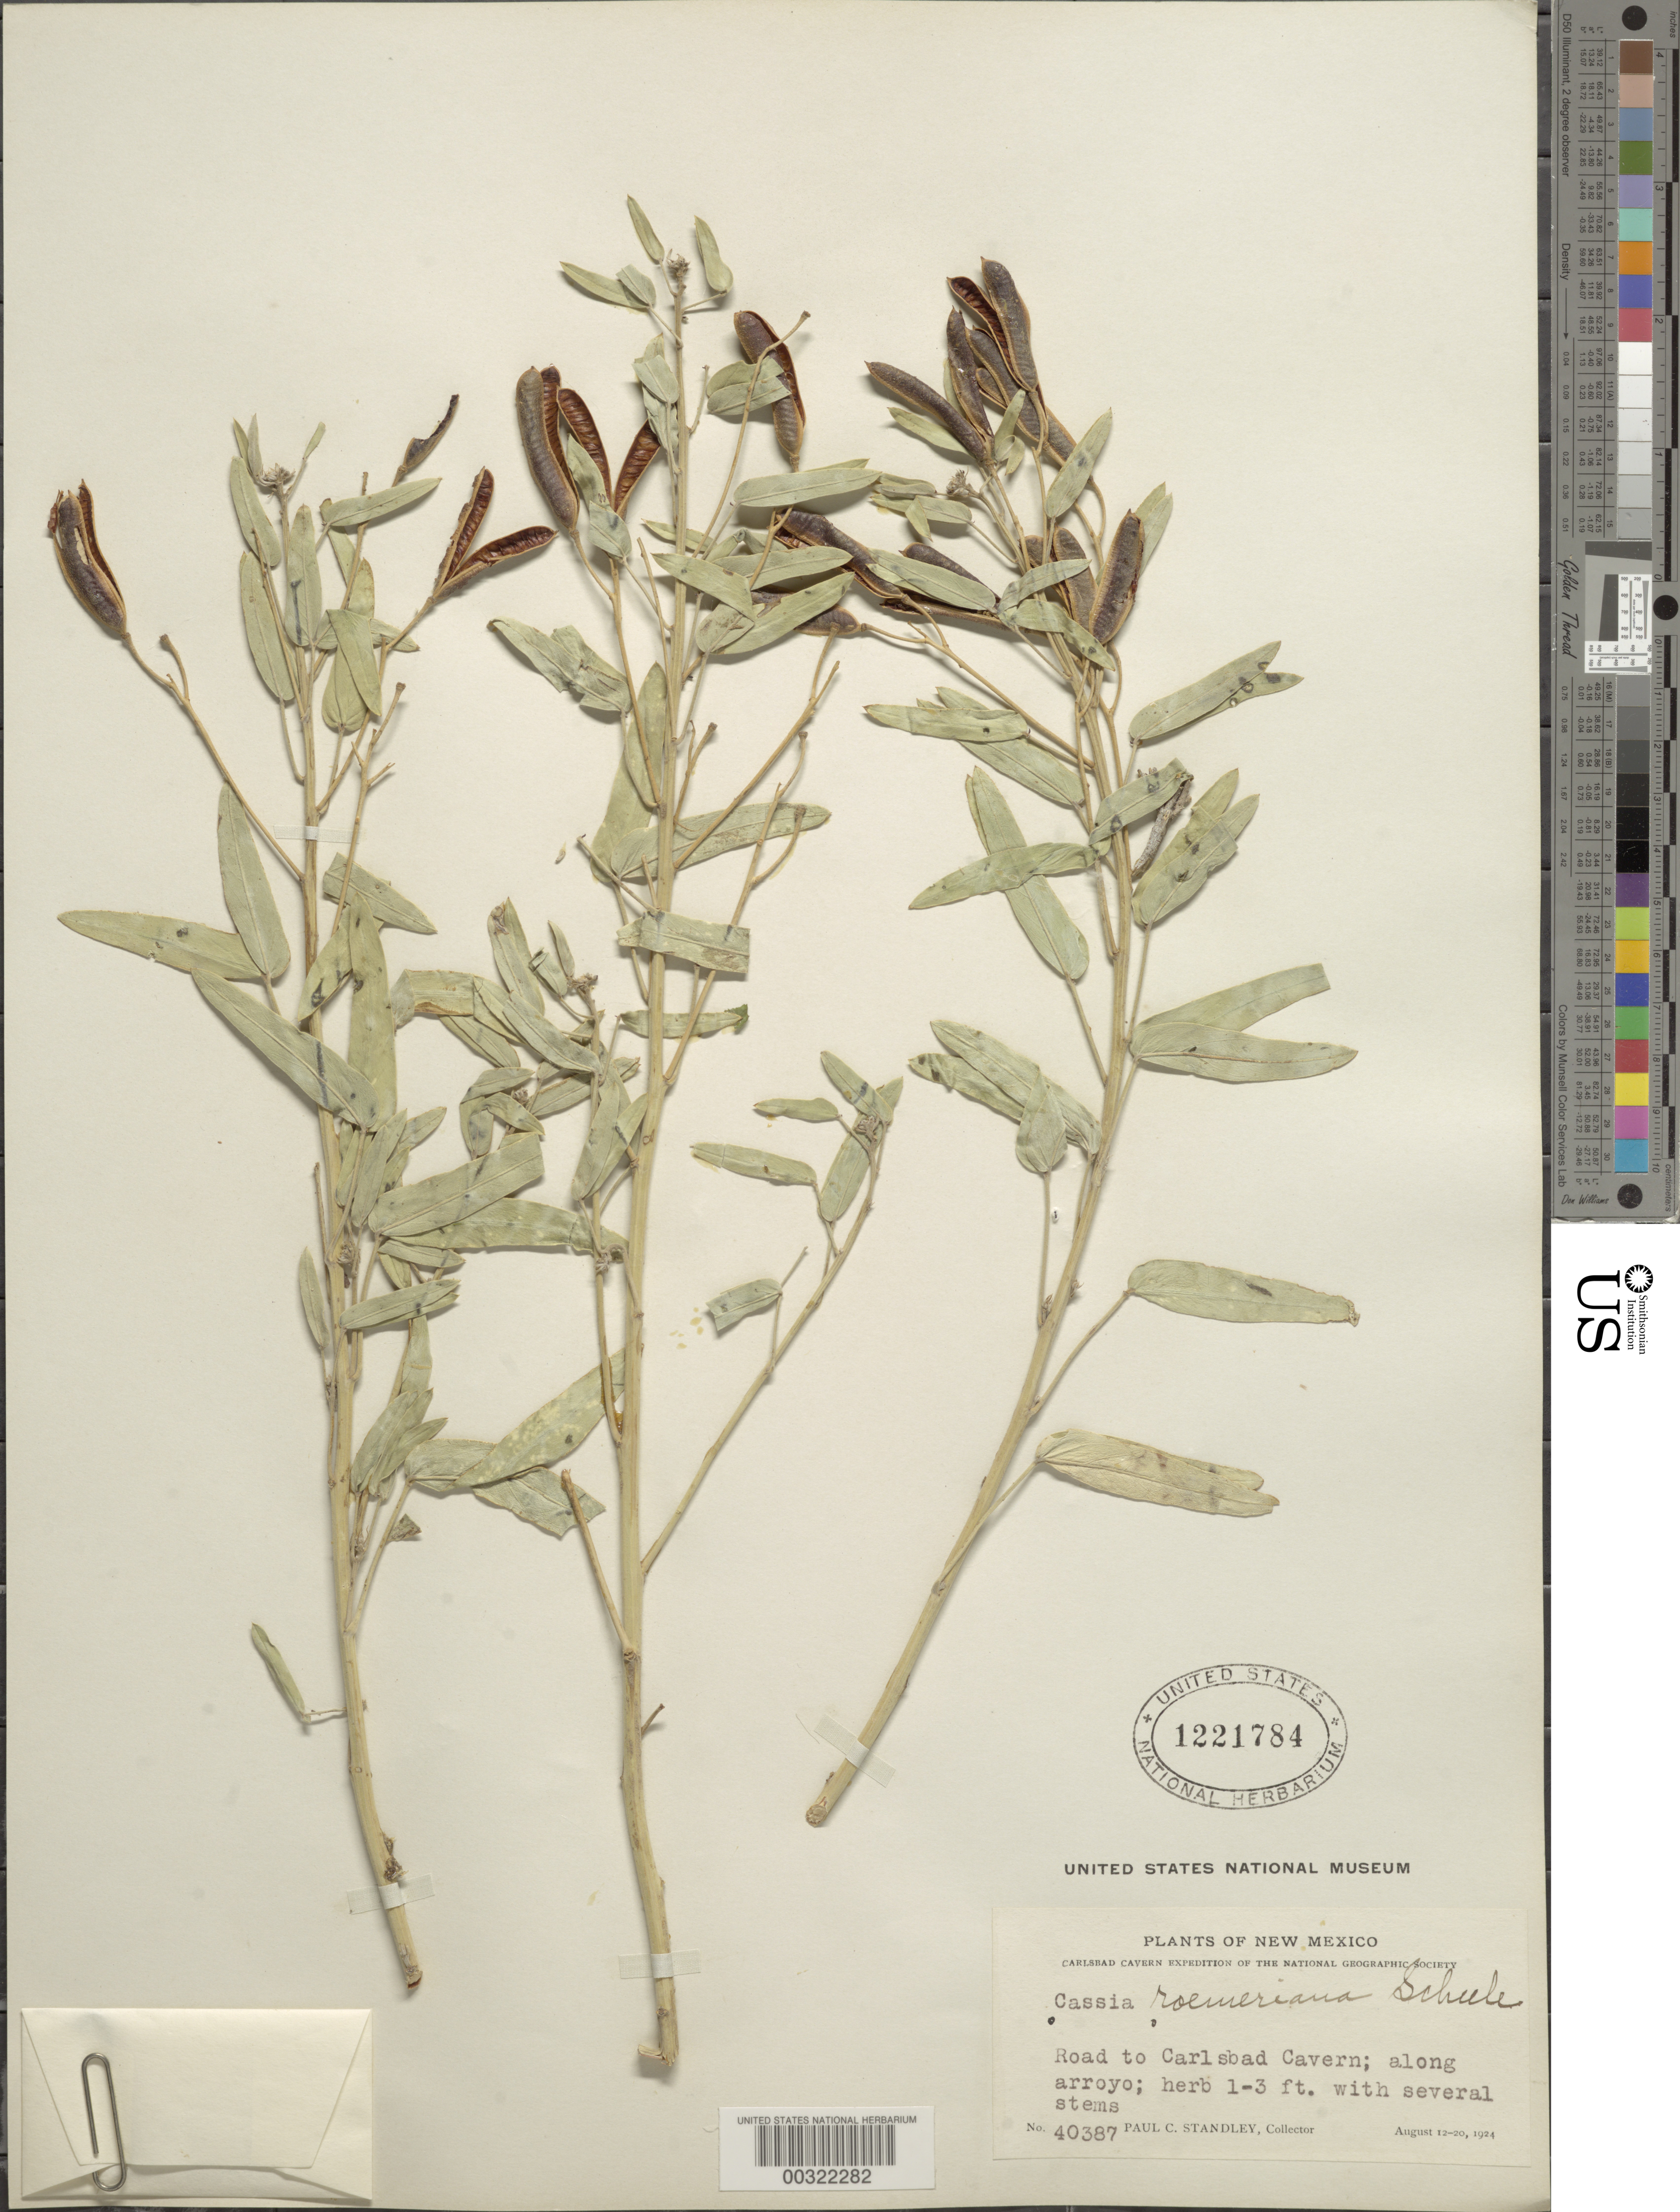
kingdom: Plantae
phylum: Tracheophyta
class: Magnoliopsida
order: Fabales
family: Fabaceae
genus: Senna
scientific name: Senna roemeriana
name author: (Scheele) H.S. Irwin & Barneby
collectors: P. C. Standley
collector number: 40387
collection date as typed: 12 Aug 1924 to 20 Aug 1924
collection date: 1924-08-12/1924-08-20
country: United States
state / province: New Mexico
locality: Road to calsbad cavern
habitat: Along arroyo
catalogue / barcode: US 1221784